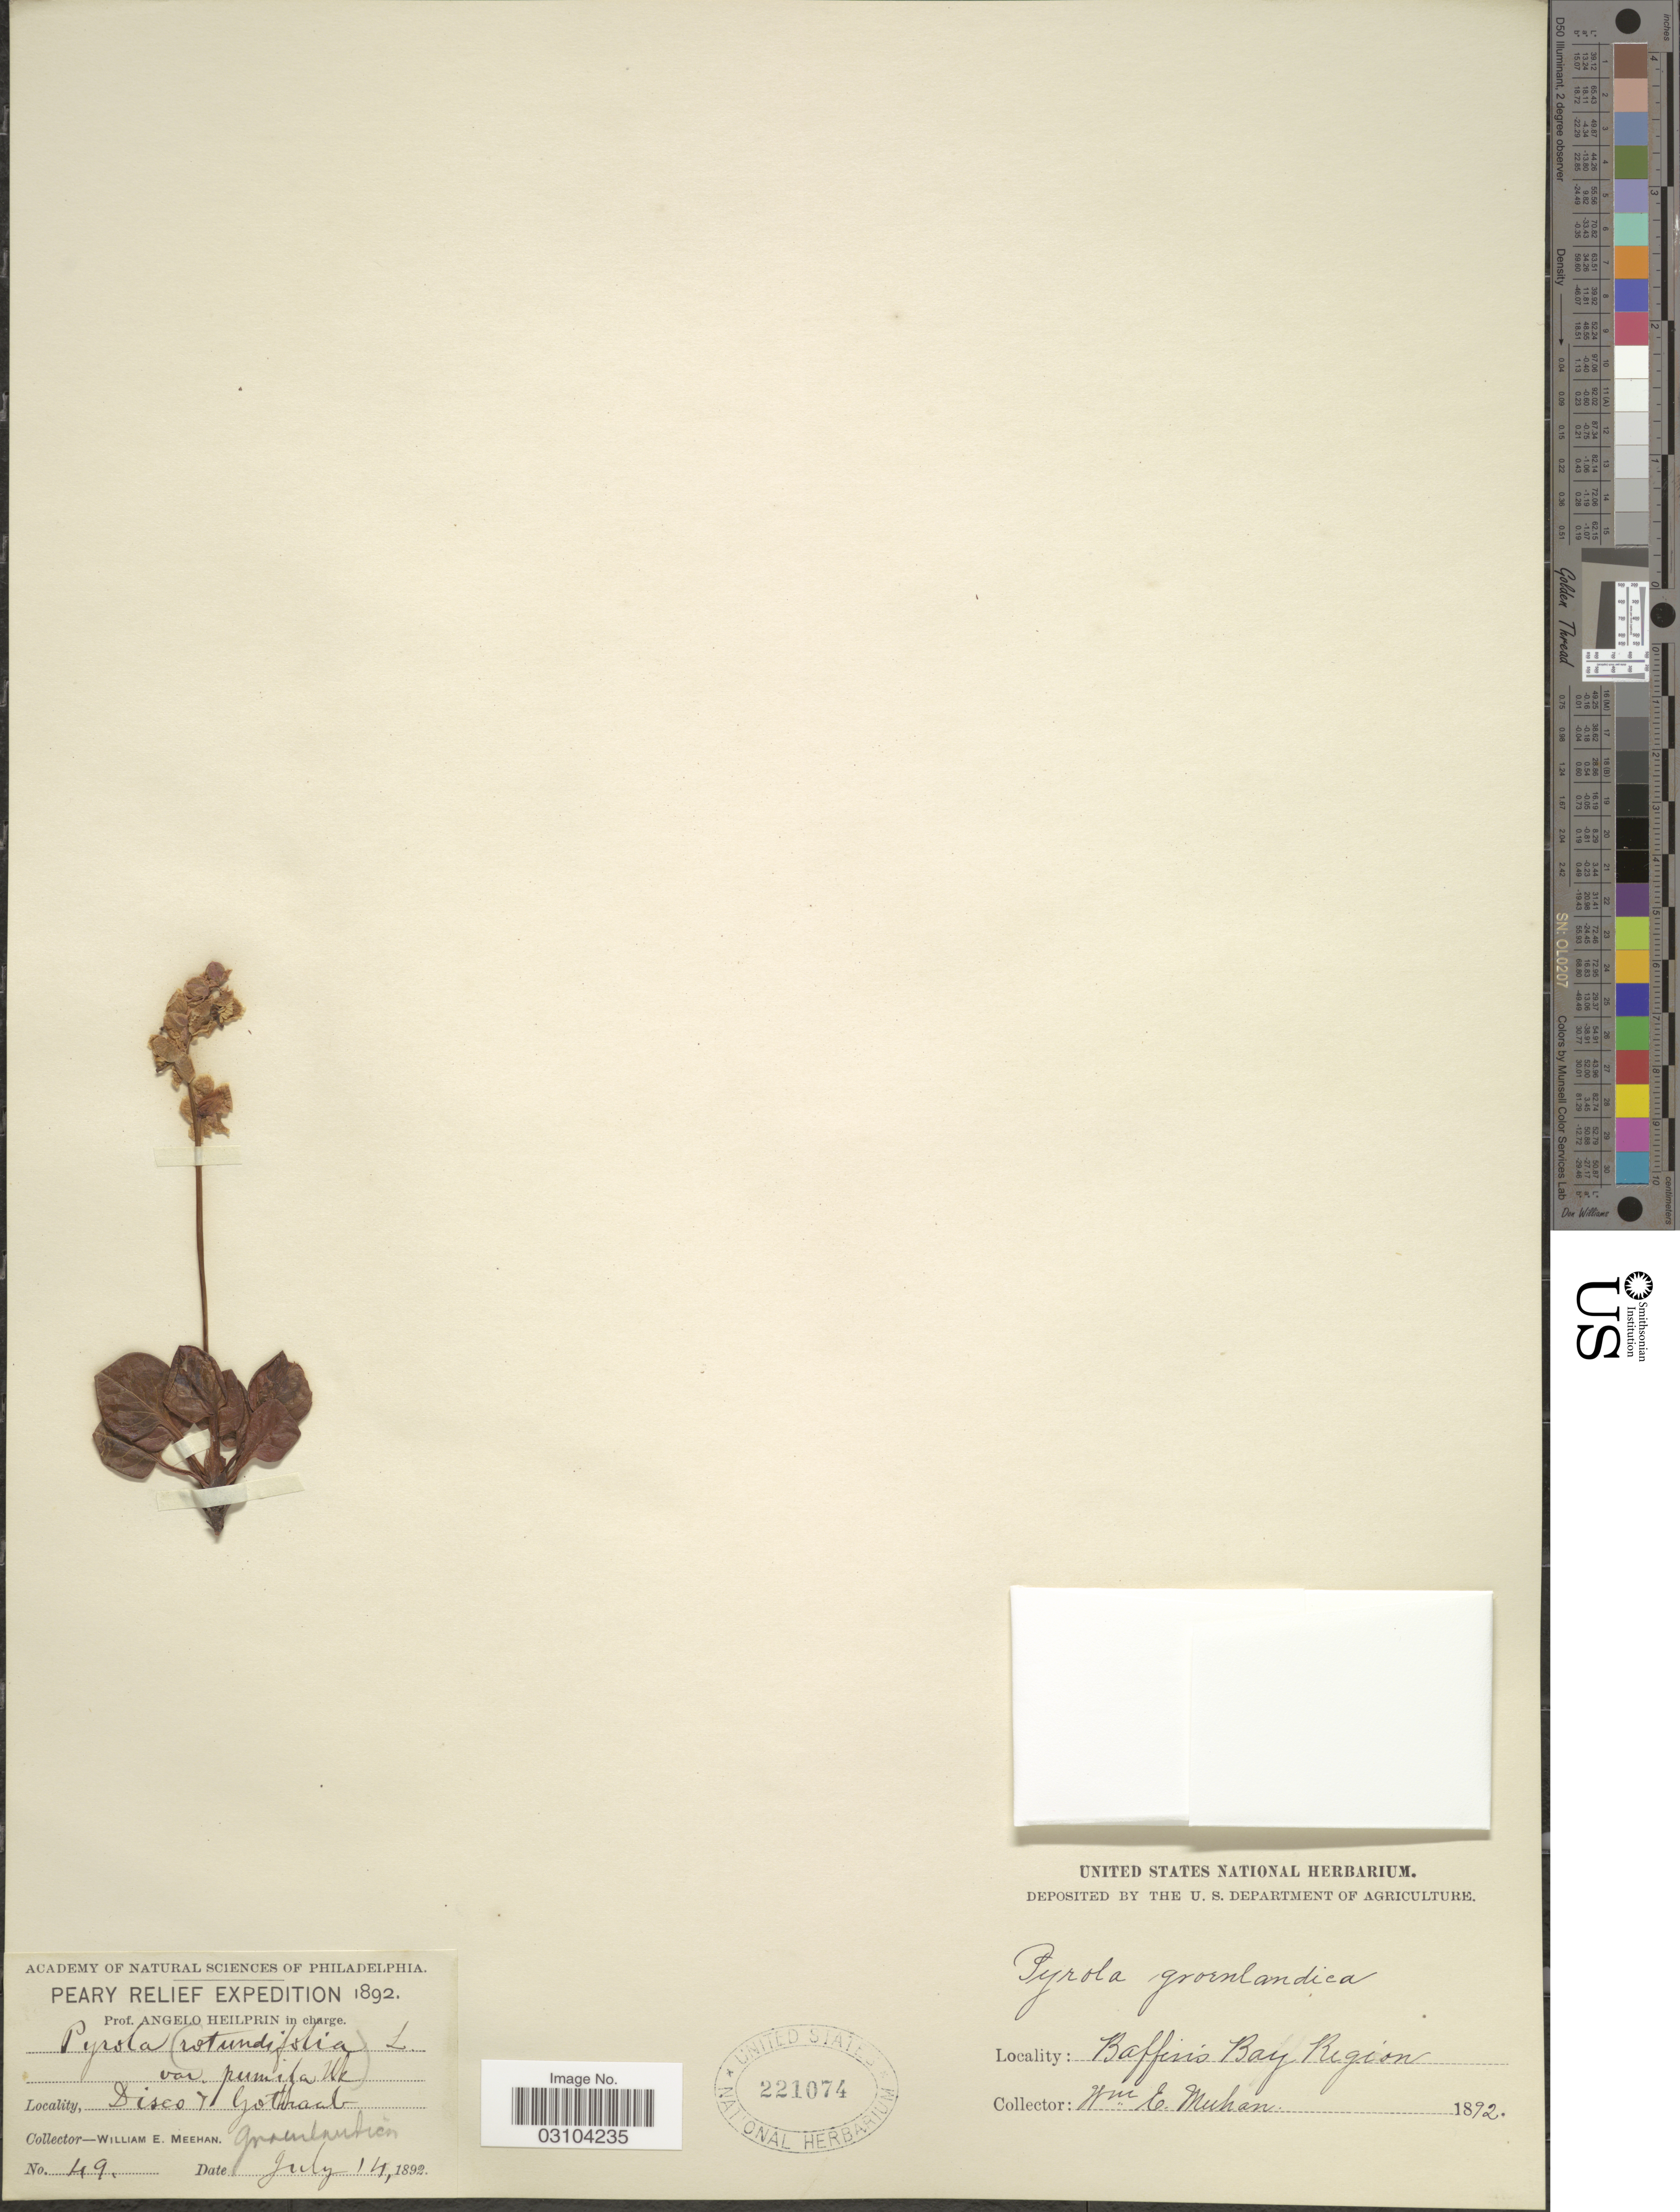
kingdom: Plantae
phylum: Tracheophyta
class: Magnoliopsida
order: Ericales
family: Ericaceae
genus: Pyrola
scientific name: Pyrola grandiflora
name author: Radius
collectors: W. Meehan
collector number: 49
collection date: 1892-07-14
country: Greenland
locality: Baffin's Bay Region. Disco & Gothaab.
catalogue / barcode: US 221074